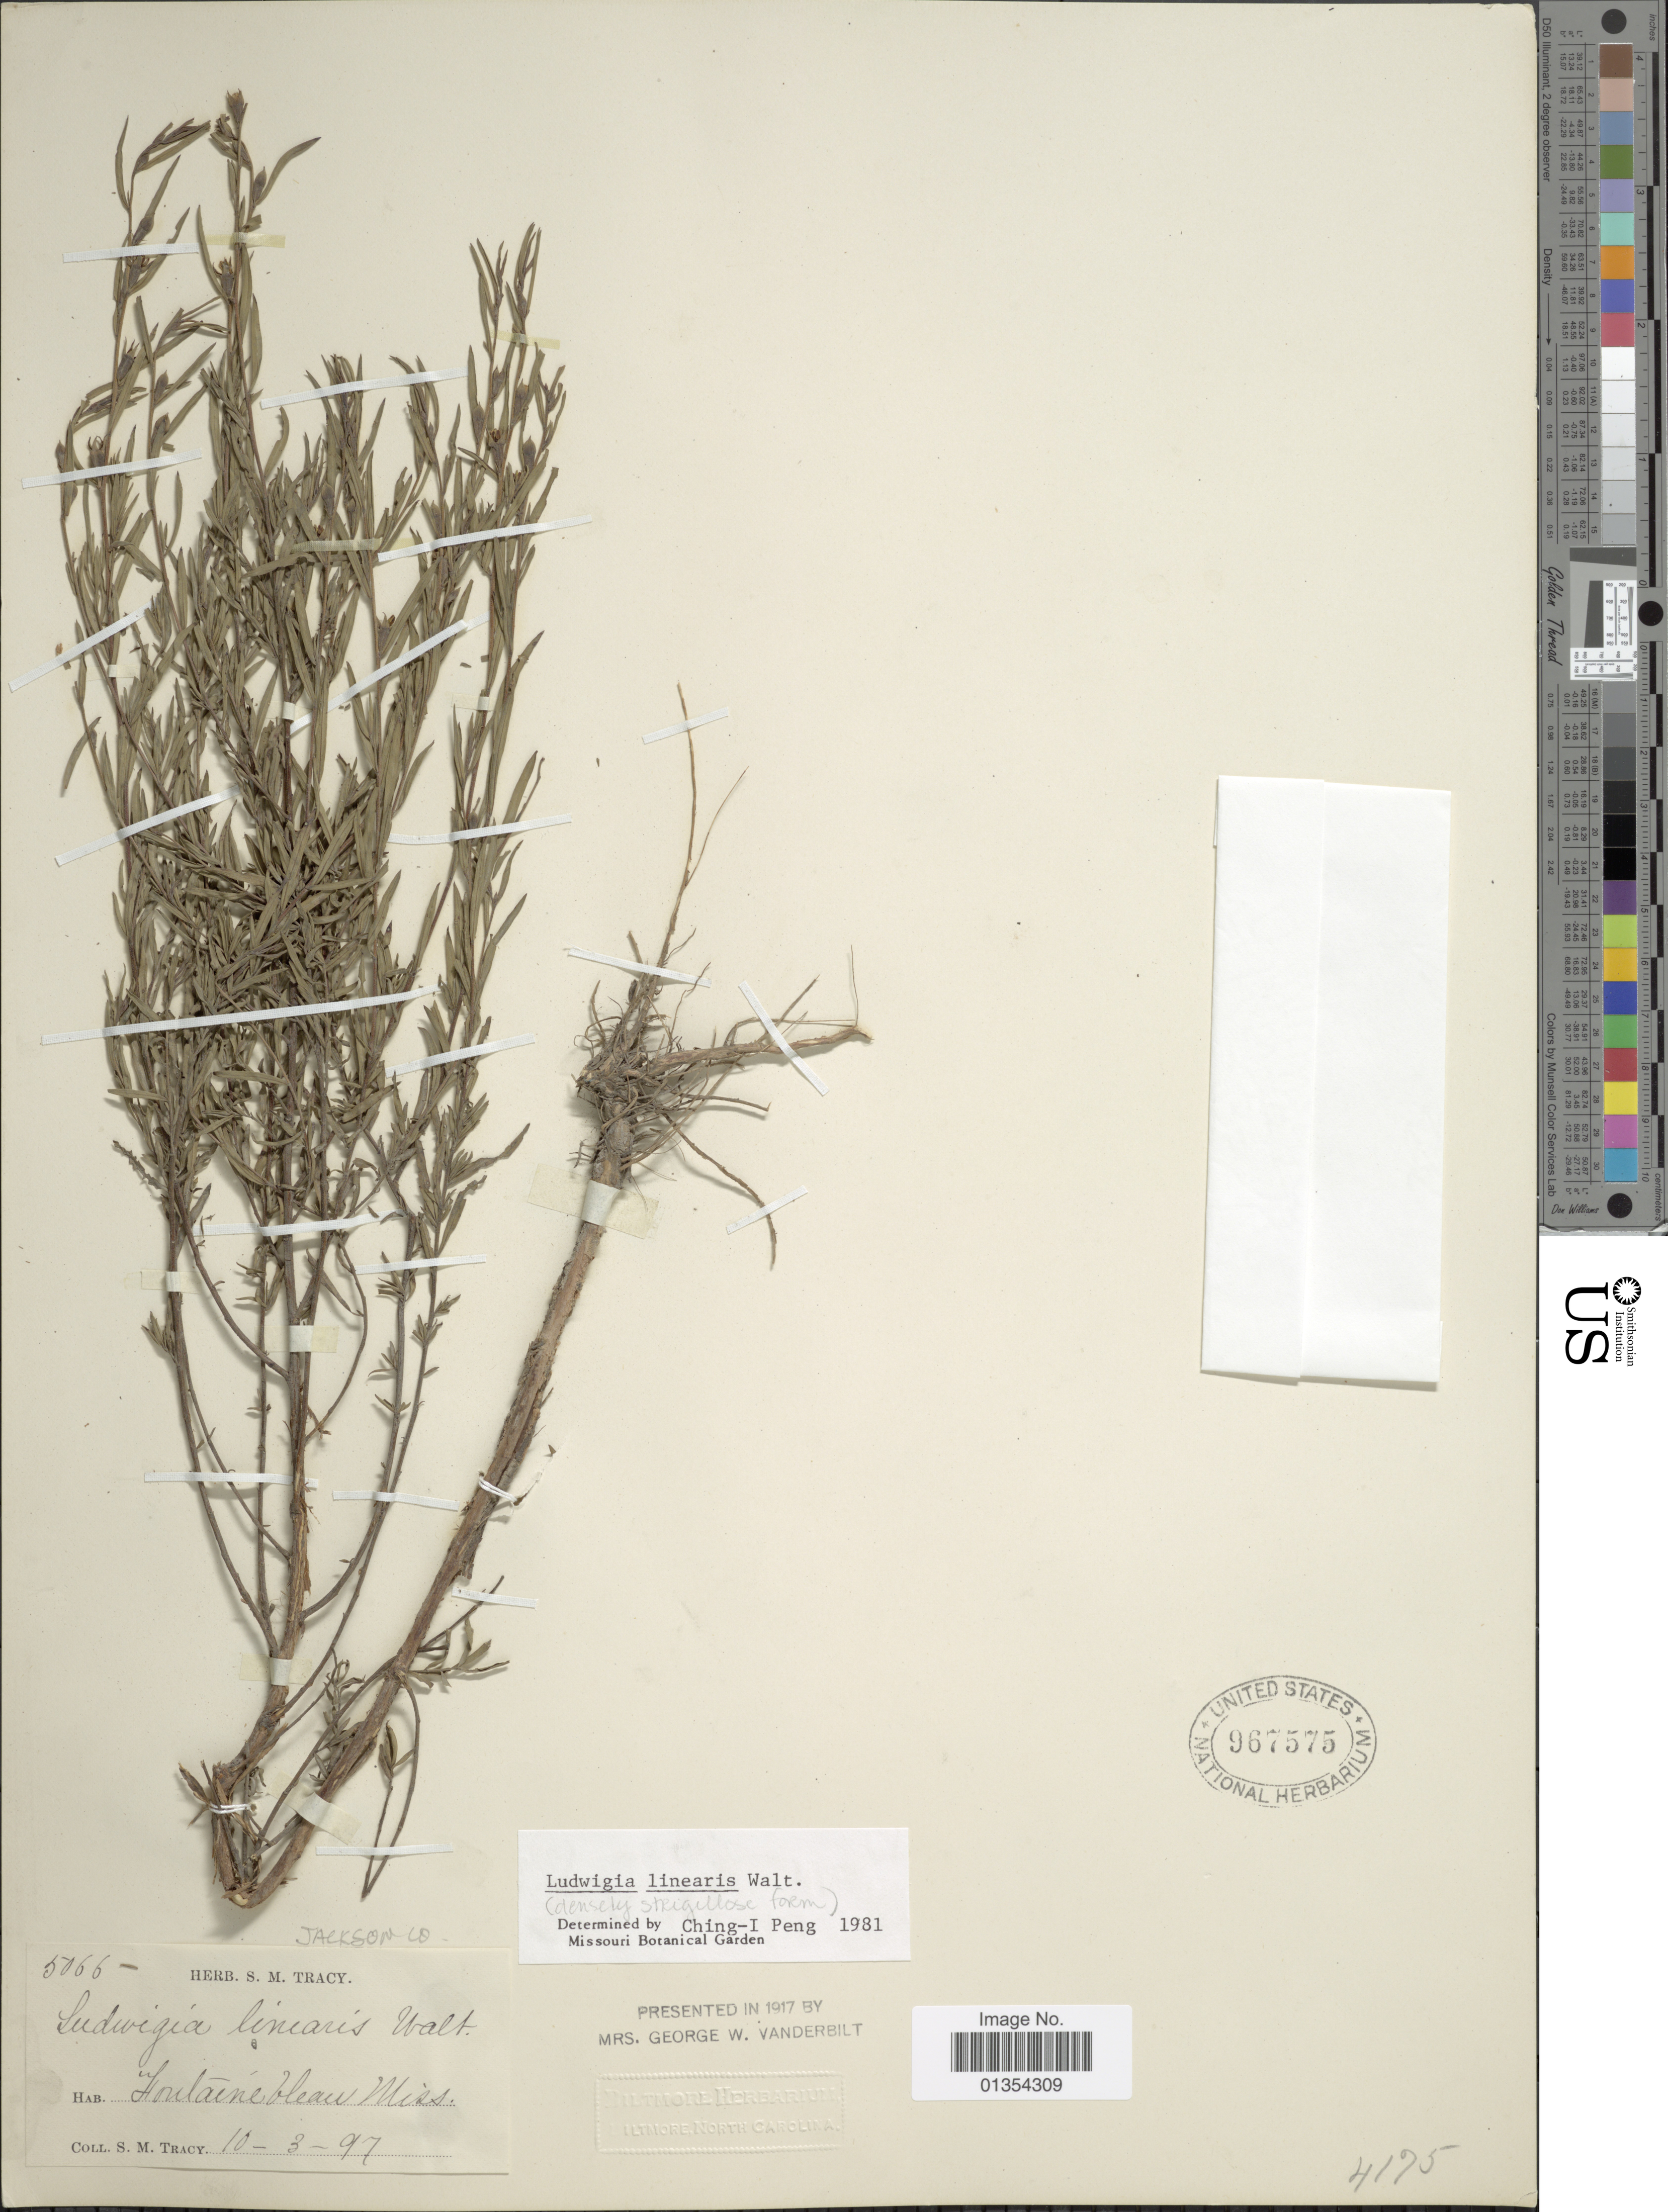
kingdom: Plantae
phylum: Tracheophyta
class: Magnoliopsida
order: Myrtales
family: Onagraceae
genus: Ludwigia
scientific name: Ludwigia linearis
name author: Walter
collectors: S. M. Tracy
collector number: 5066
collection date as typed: Transcribed d/m/y: 10/3/97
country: United States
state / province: Mississippi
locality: Jackson Co, Fontainebleau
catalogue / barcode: US 967575